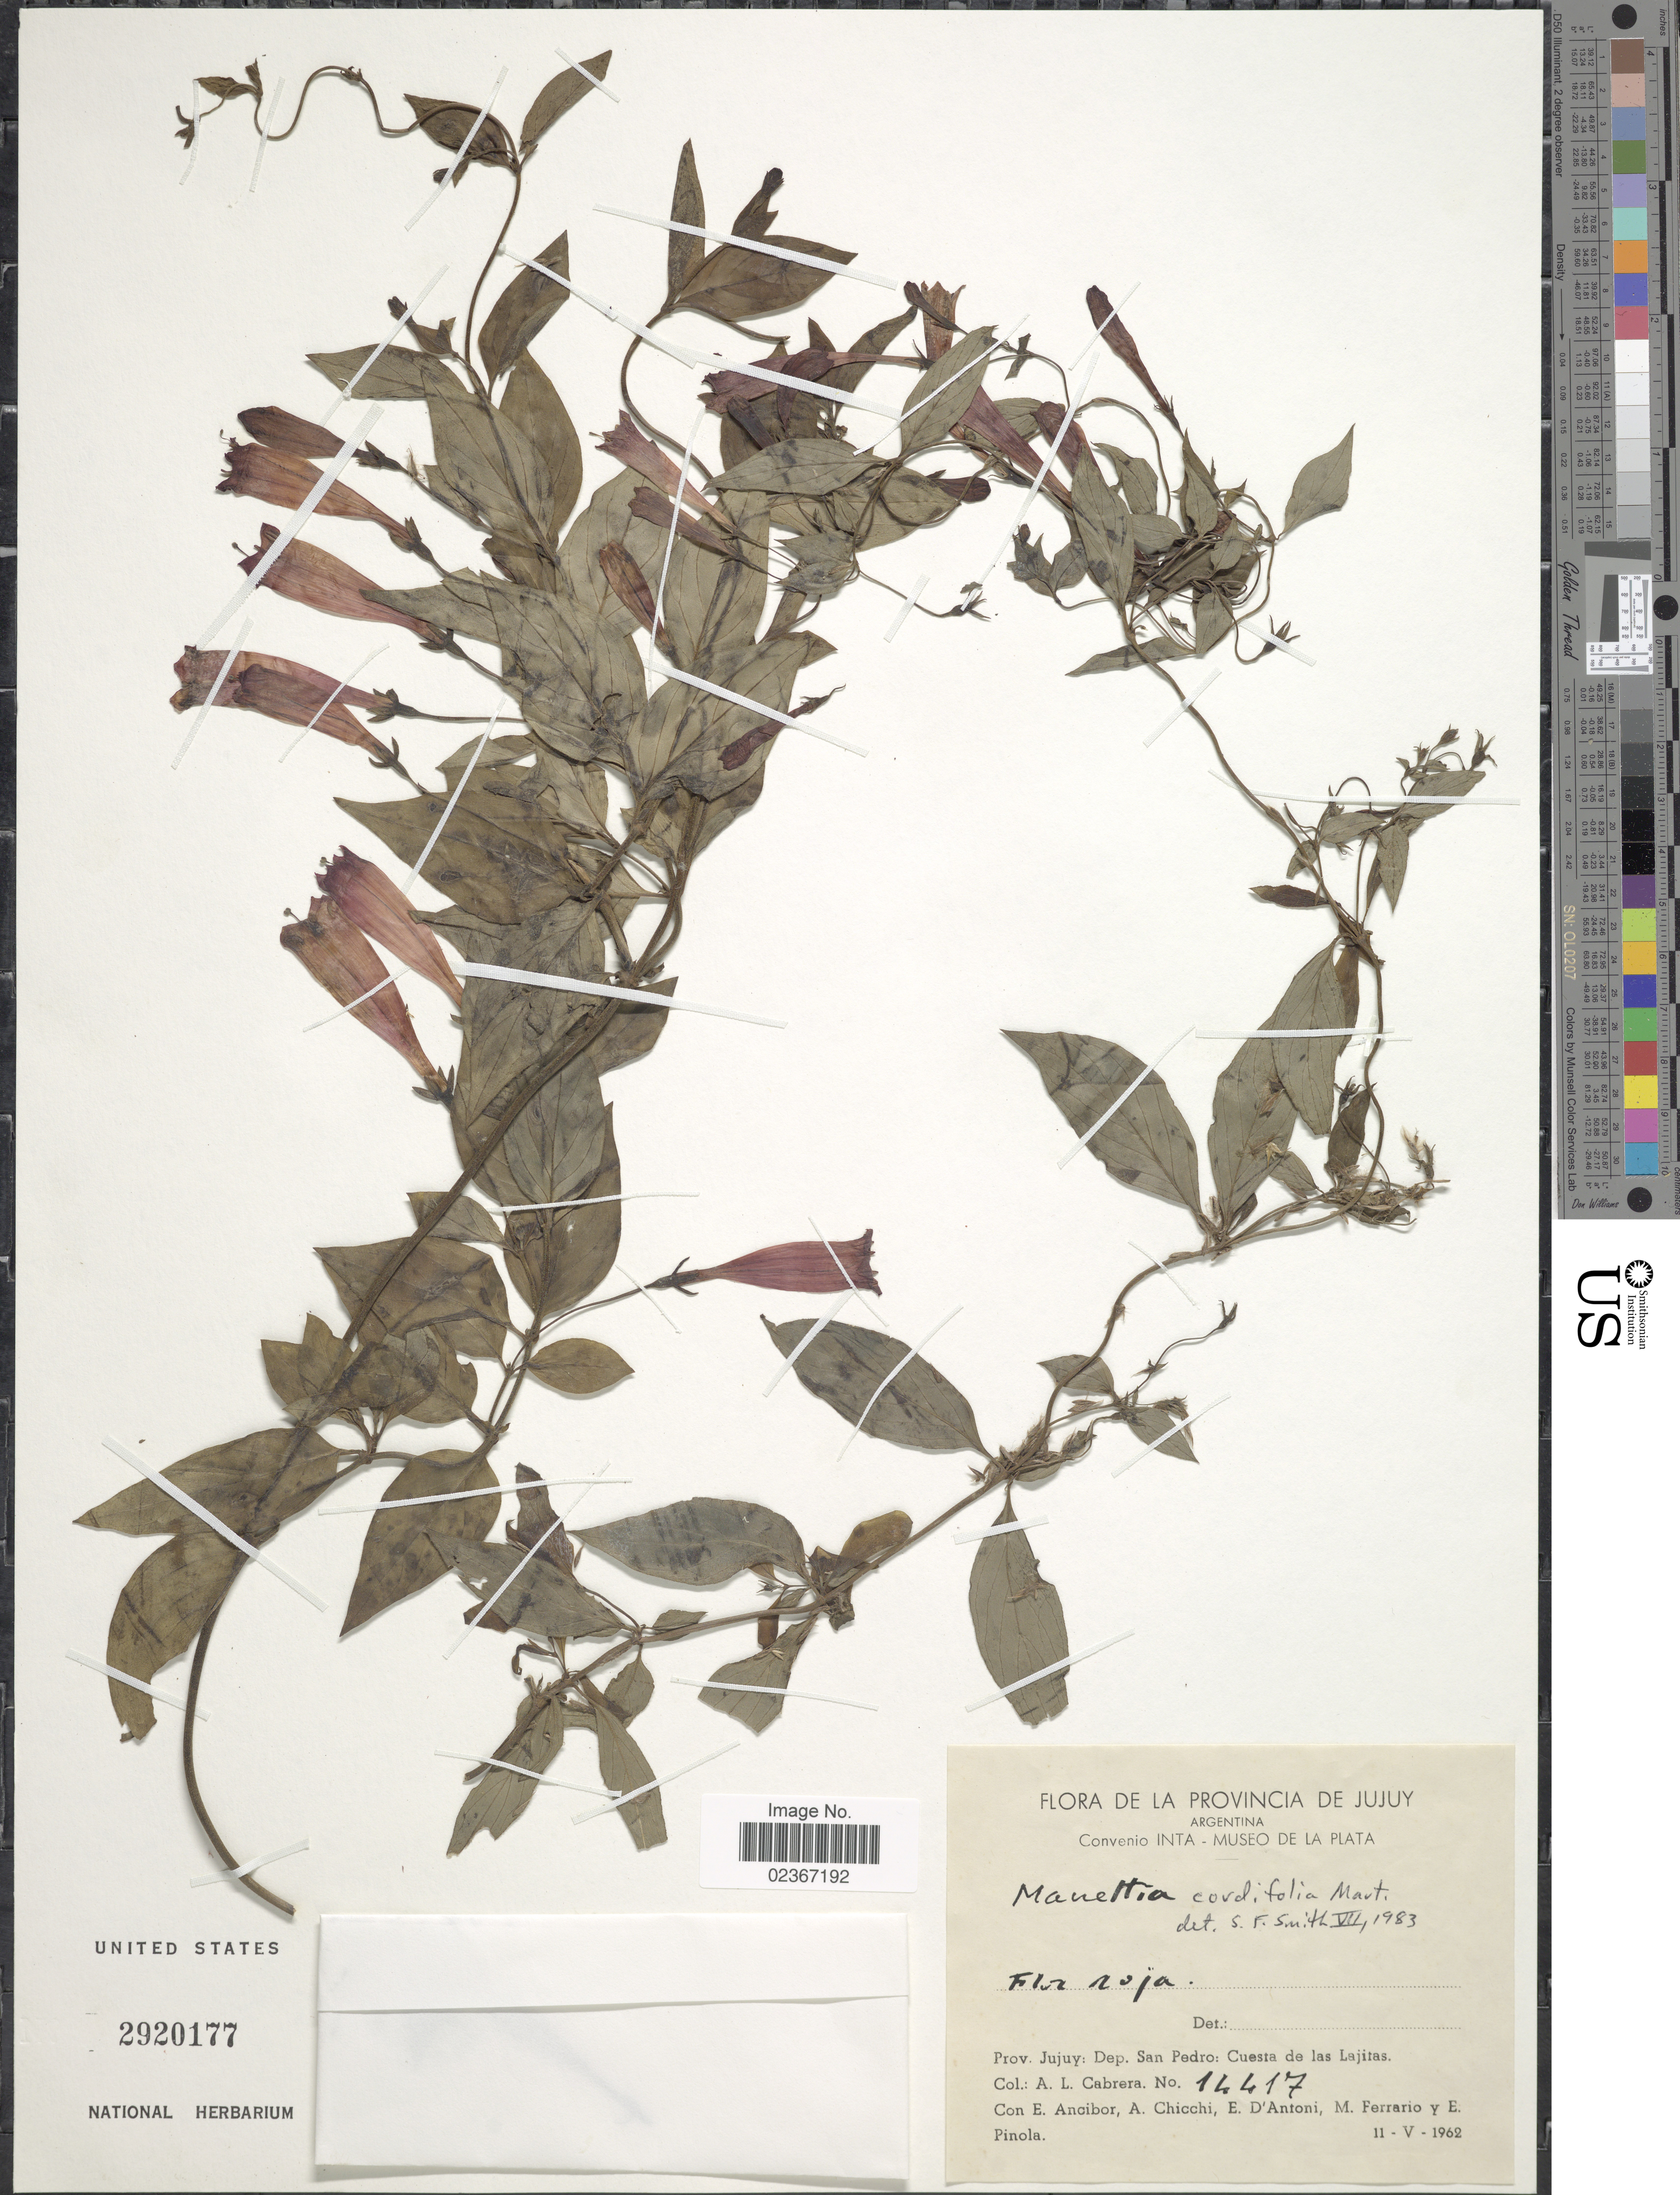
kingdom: Plantae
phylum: Tracheophyta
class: Magnoliopsida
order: Gentianales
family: Rubiaceae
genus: Manettia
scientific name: Manettia cordifolia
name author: Mart.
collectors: A. L. Cabrera, E. Ancibor, A. Chicchi, E. D'Antoni & et al.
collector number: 14417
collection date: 1962-05-11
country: Argentina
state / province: Jujuy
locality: La Provincia de Jujuy. Prov. Jujuy: Dep. San Pedro: Cuesta de las Lajitas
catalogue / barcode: US 2920177